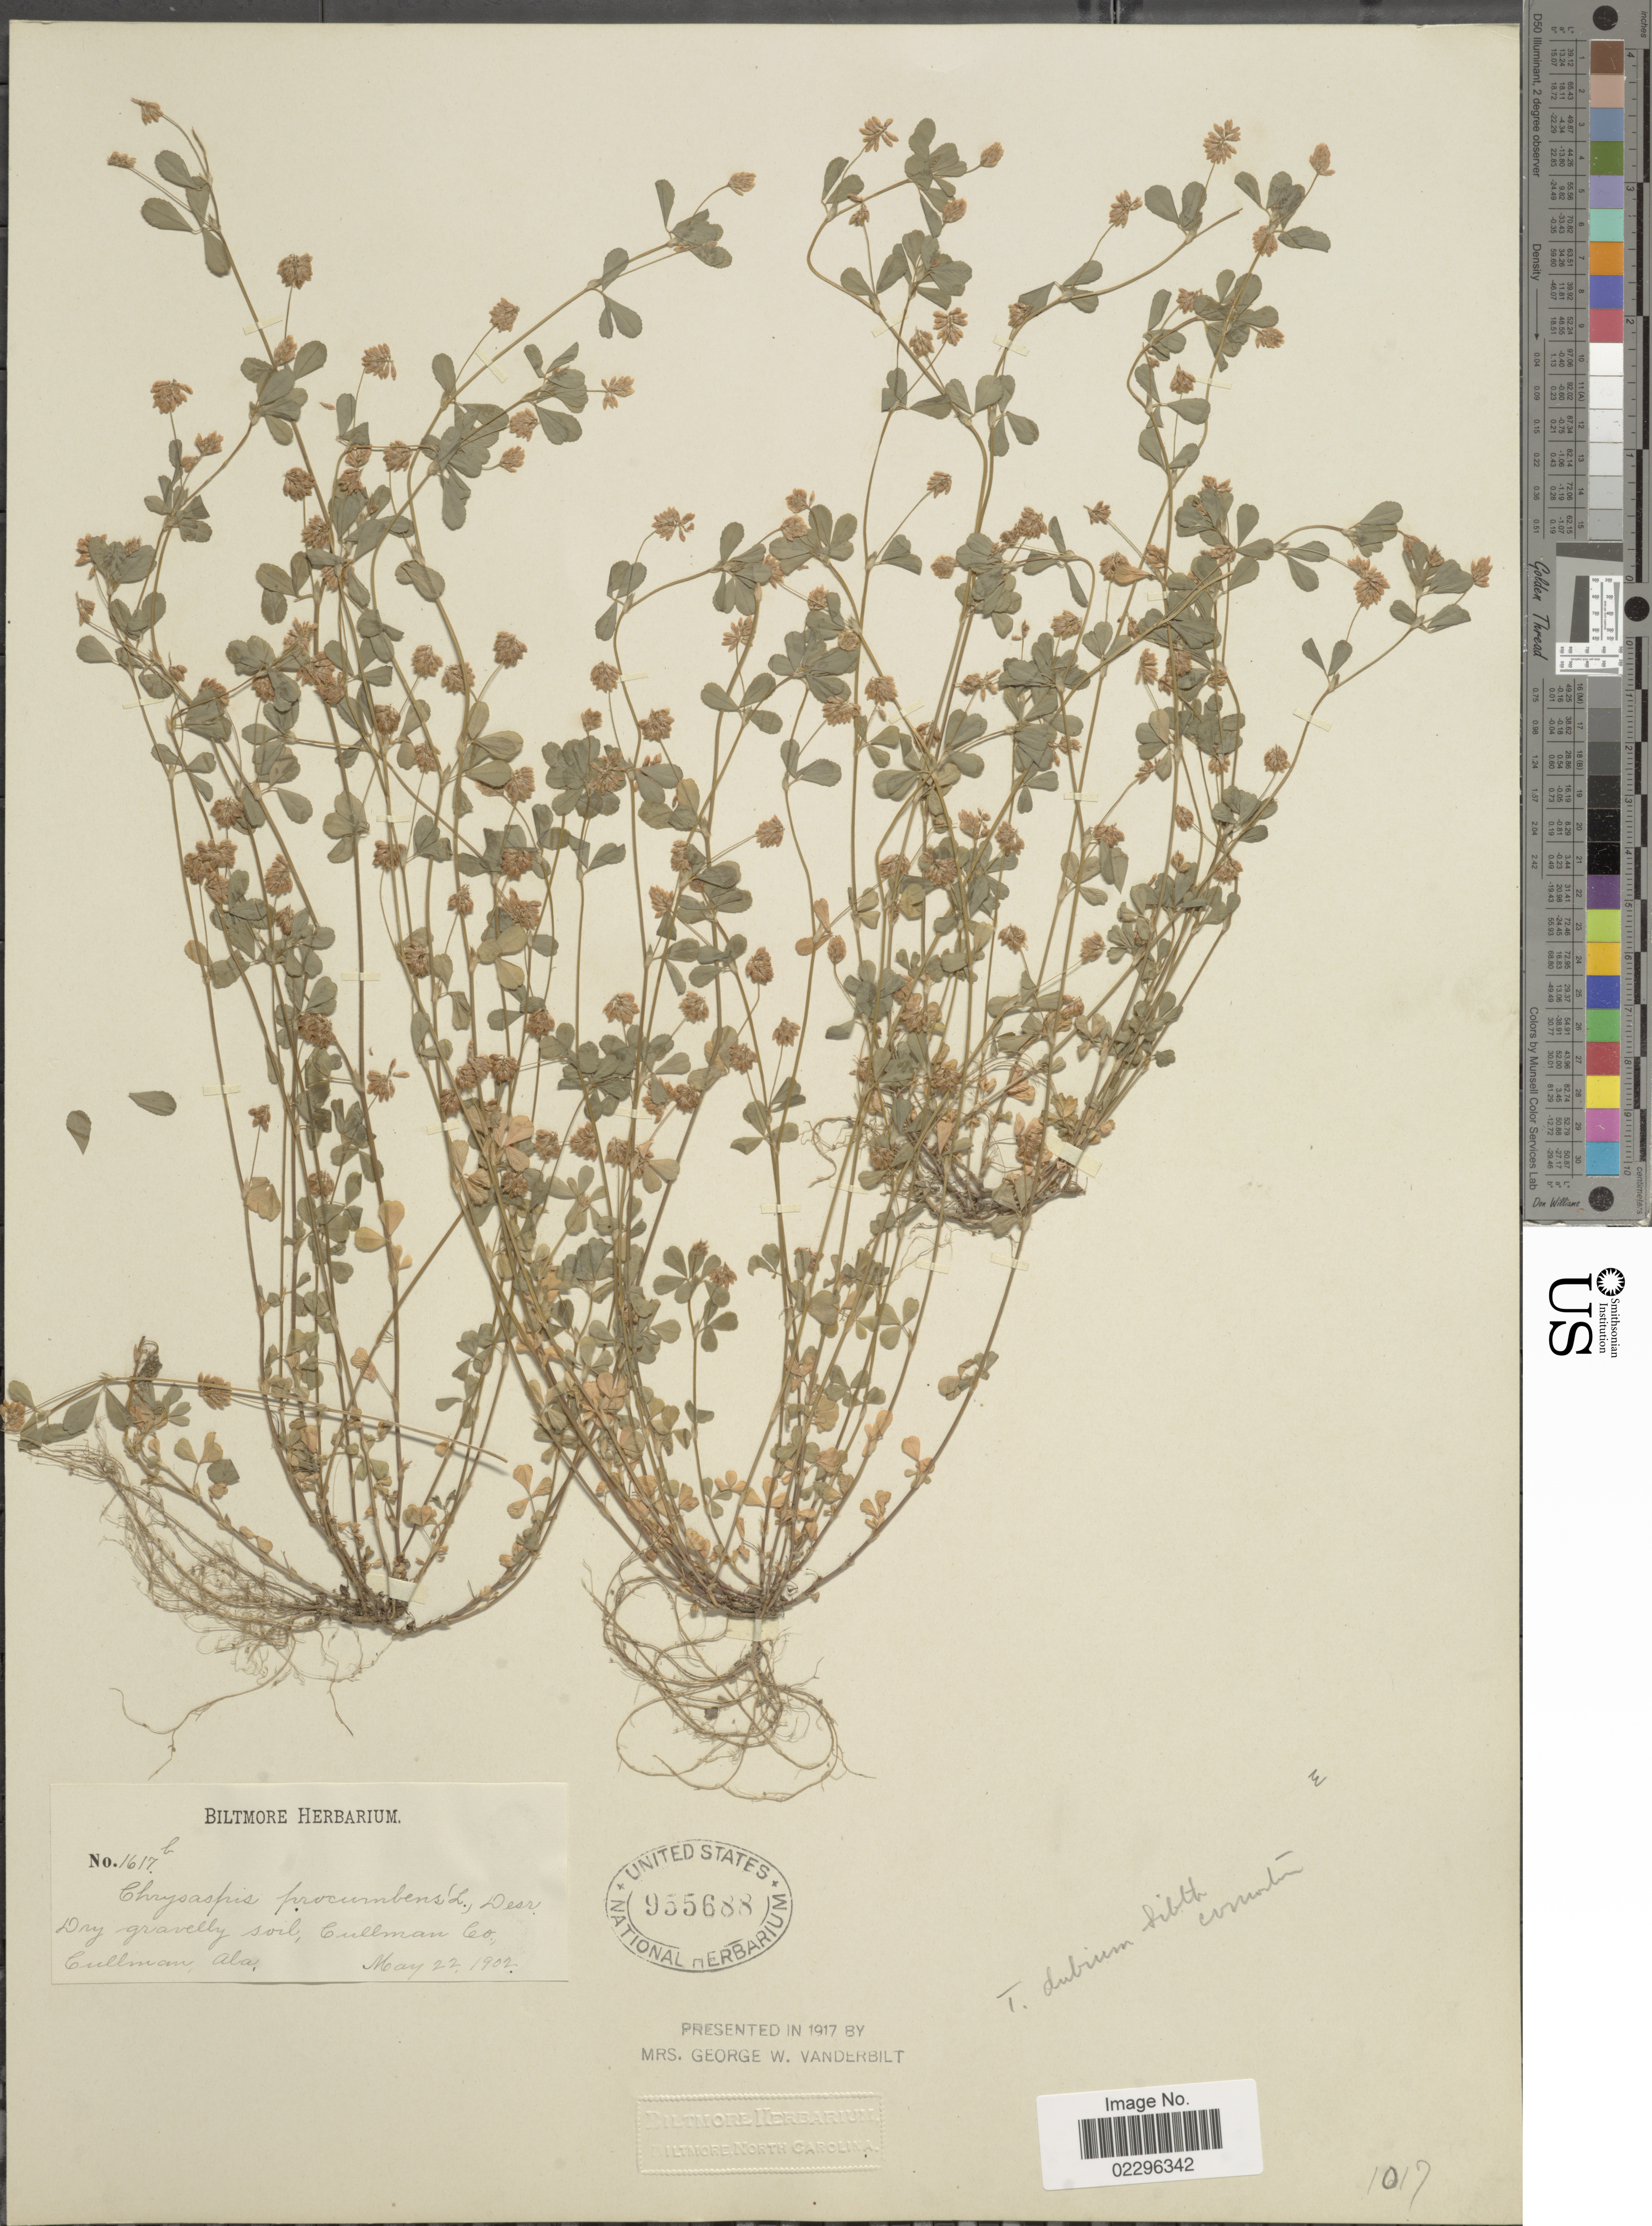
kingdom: Plantae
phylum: Tracheophyta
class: Magnoliopsida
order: Fabales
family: Fabaceae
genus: Trifolium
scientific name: Trifolium dubium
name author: Sibth.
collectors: ex herb. Biltmore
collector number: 1617b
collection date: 1902-05-22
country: United States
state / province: Alabama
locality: Cullman Co. Cullman, Ala.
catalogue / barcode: US 955688